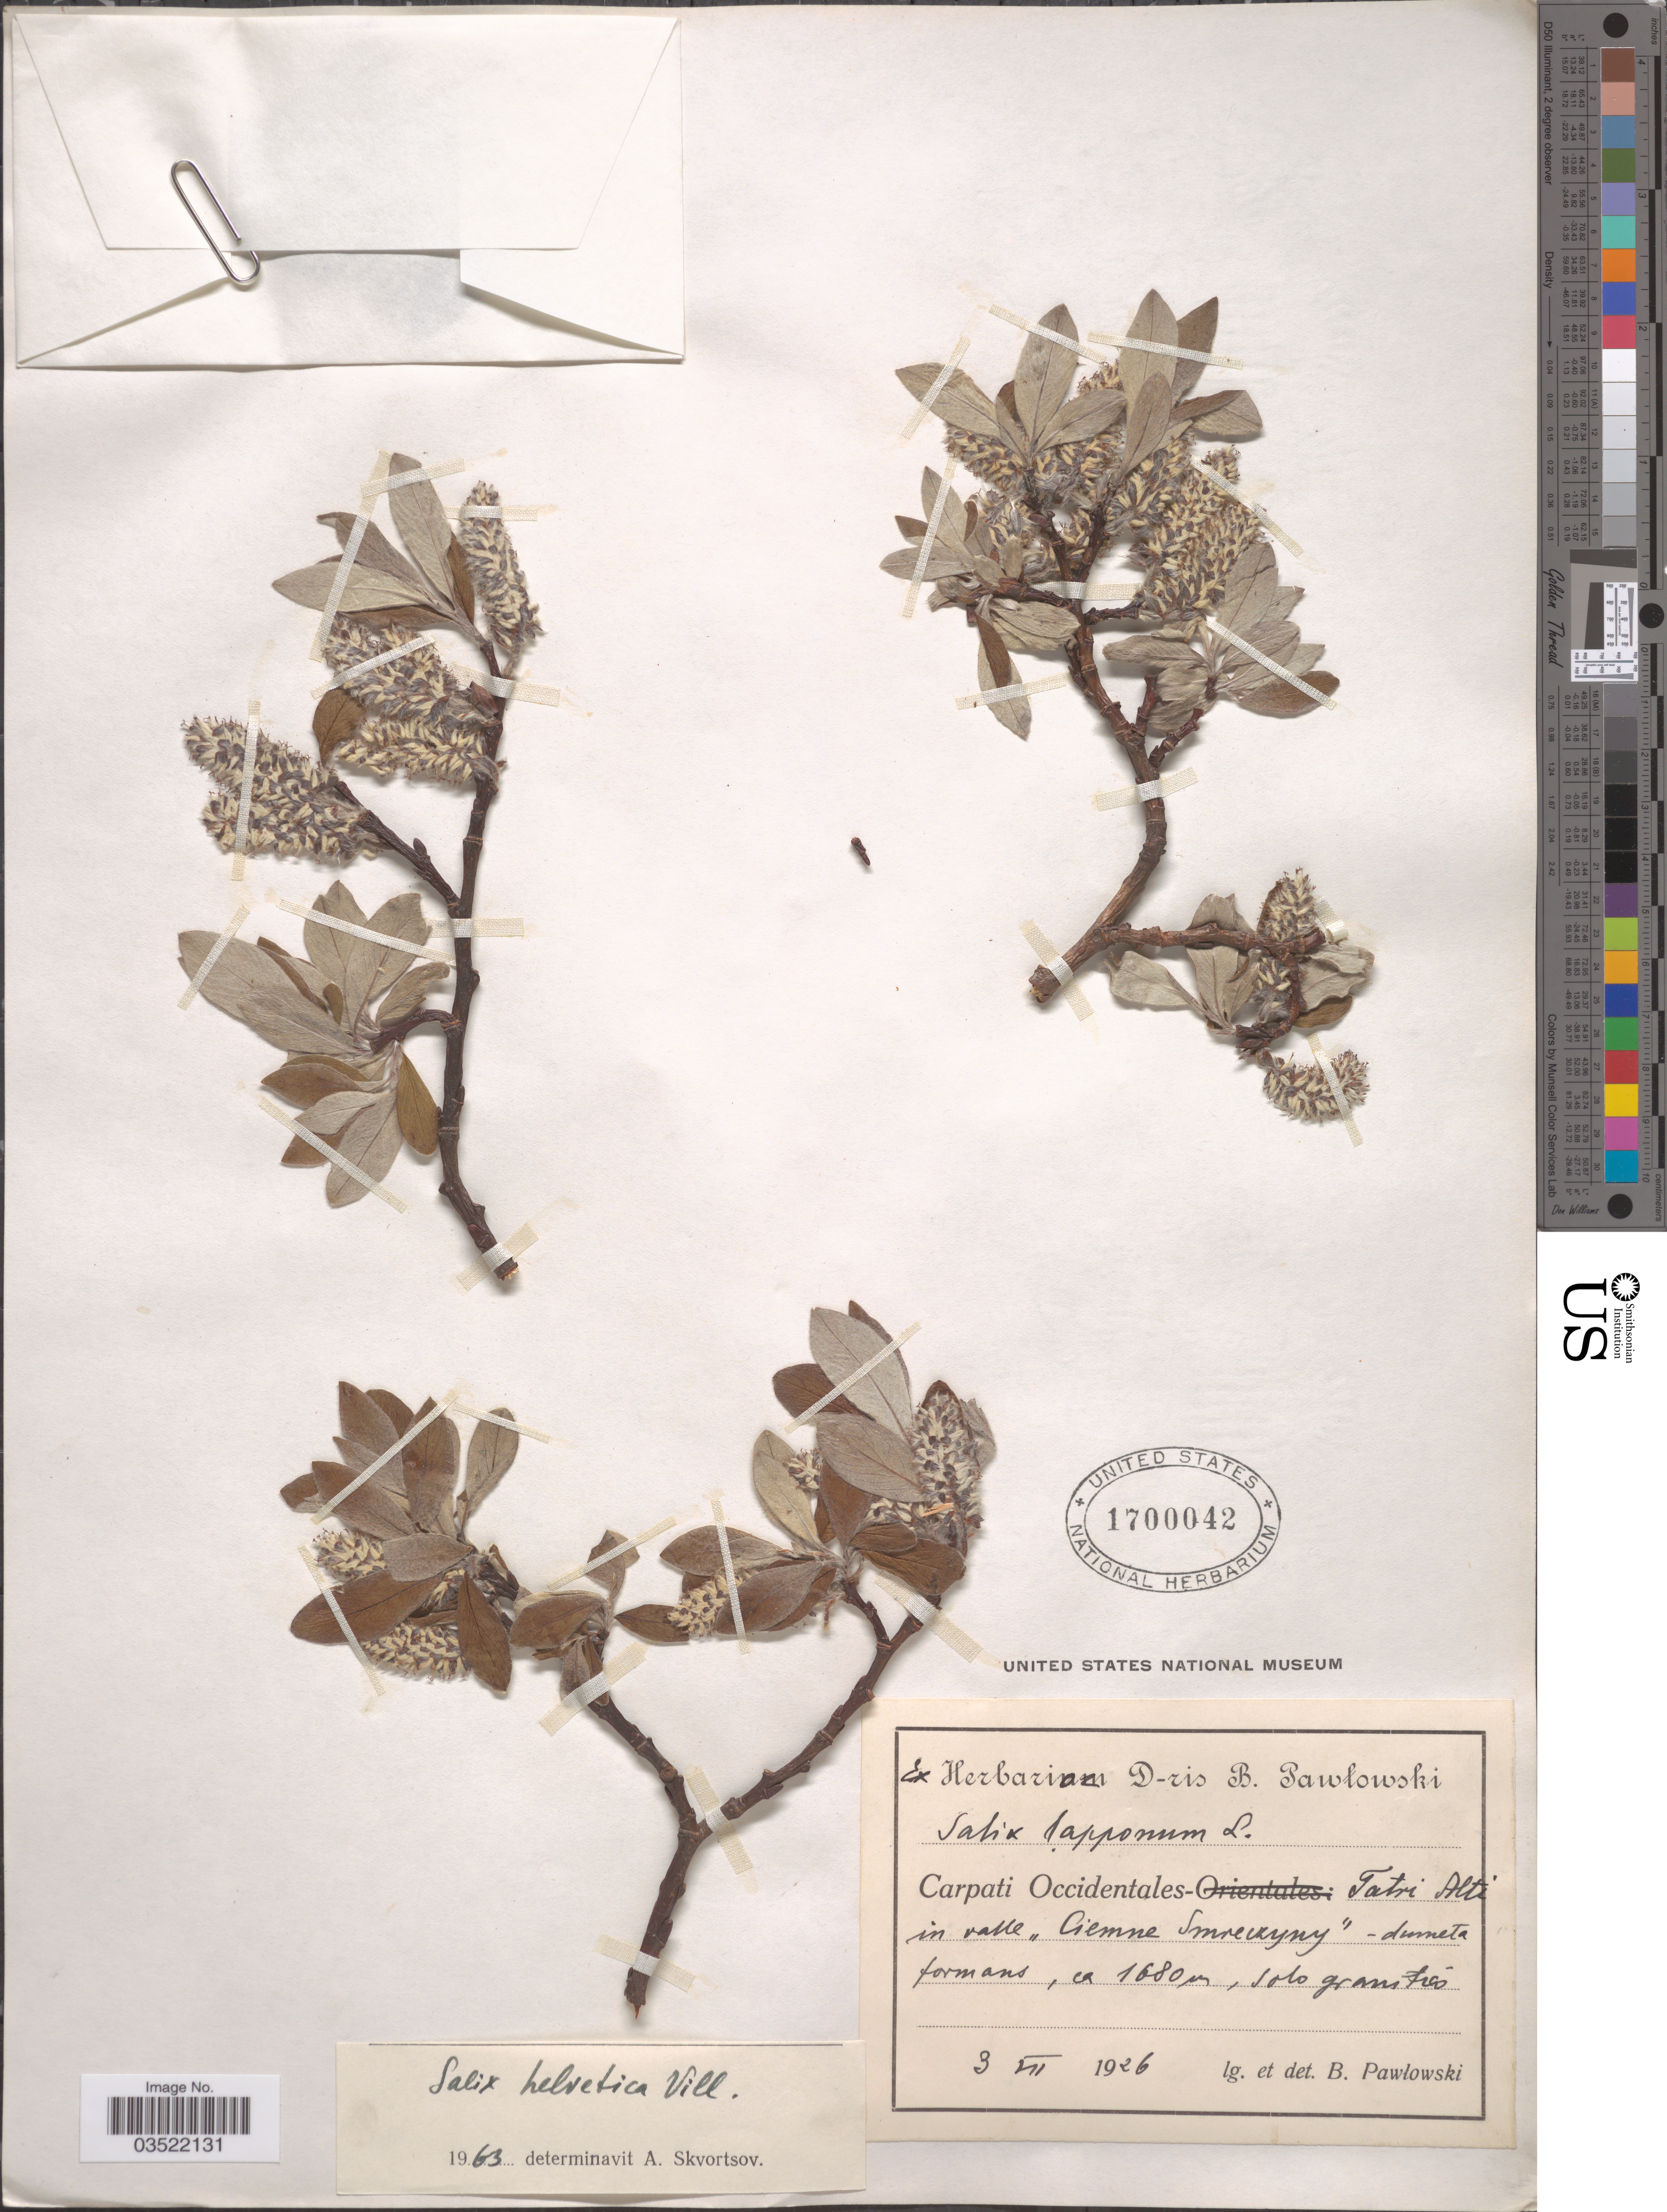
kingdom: Plantae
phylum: Tracheophyta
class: Magnoliopsida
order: Malpighiales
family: Salicaceae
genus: Salix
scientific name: Salix helvetica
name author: Vill.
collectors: B. Pawlowski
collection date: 1926-07-03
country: Slovakia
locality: Carpati Occidentalis-Tatri Alti in valle "Ciemne Smreckyny" -dumeta formans. [interpreted]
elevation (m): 1680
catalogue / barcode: US 1700042